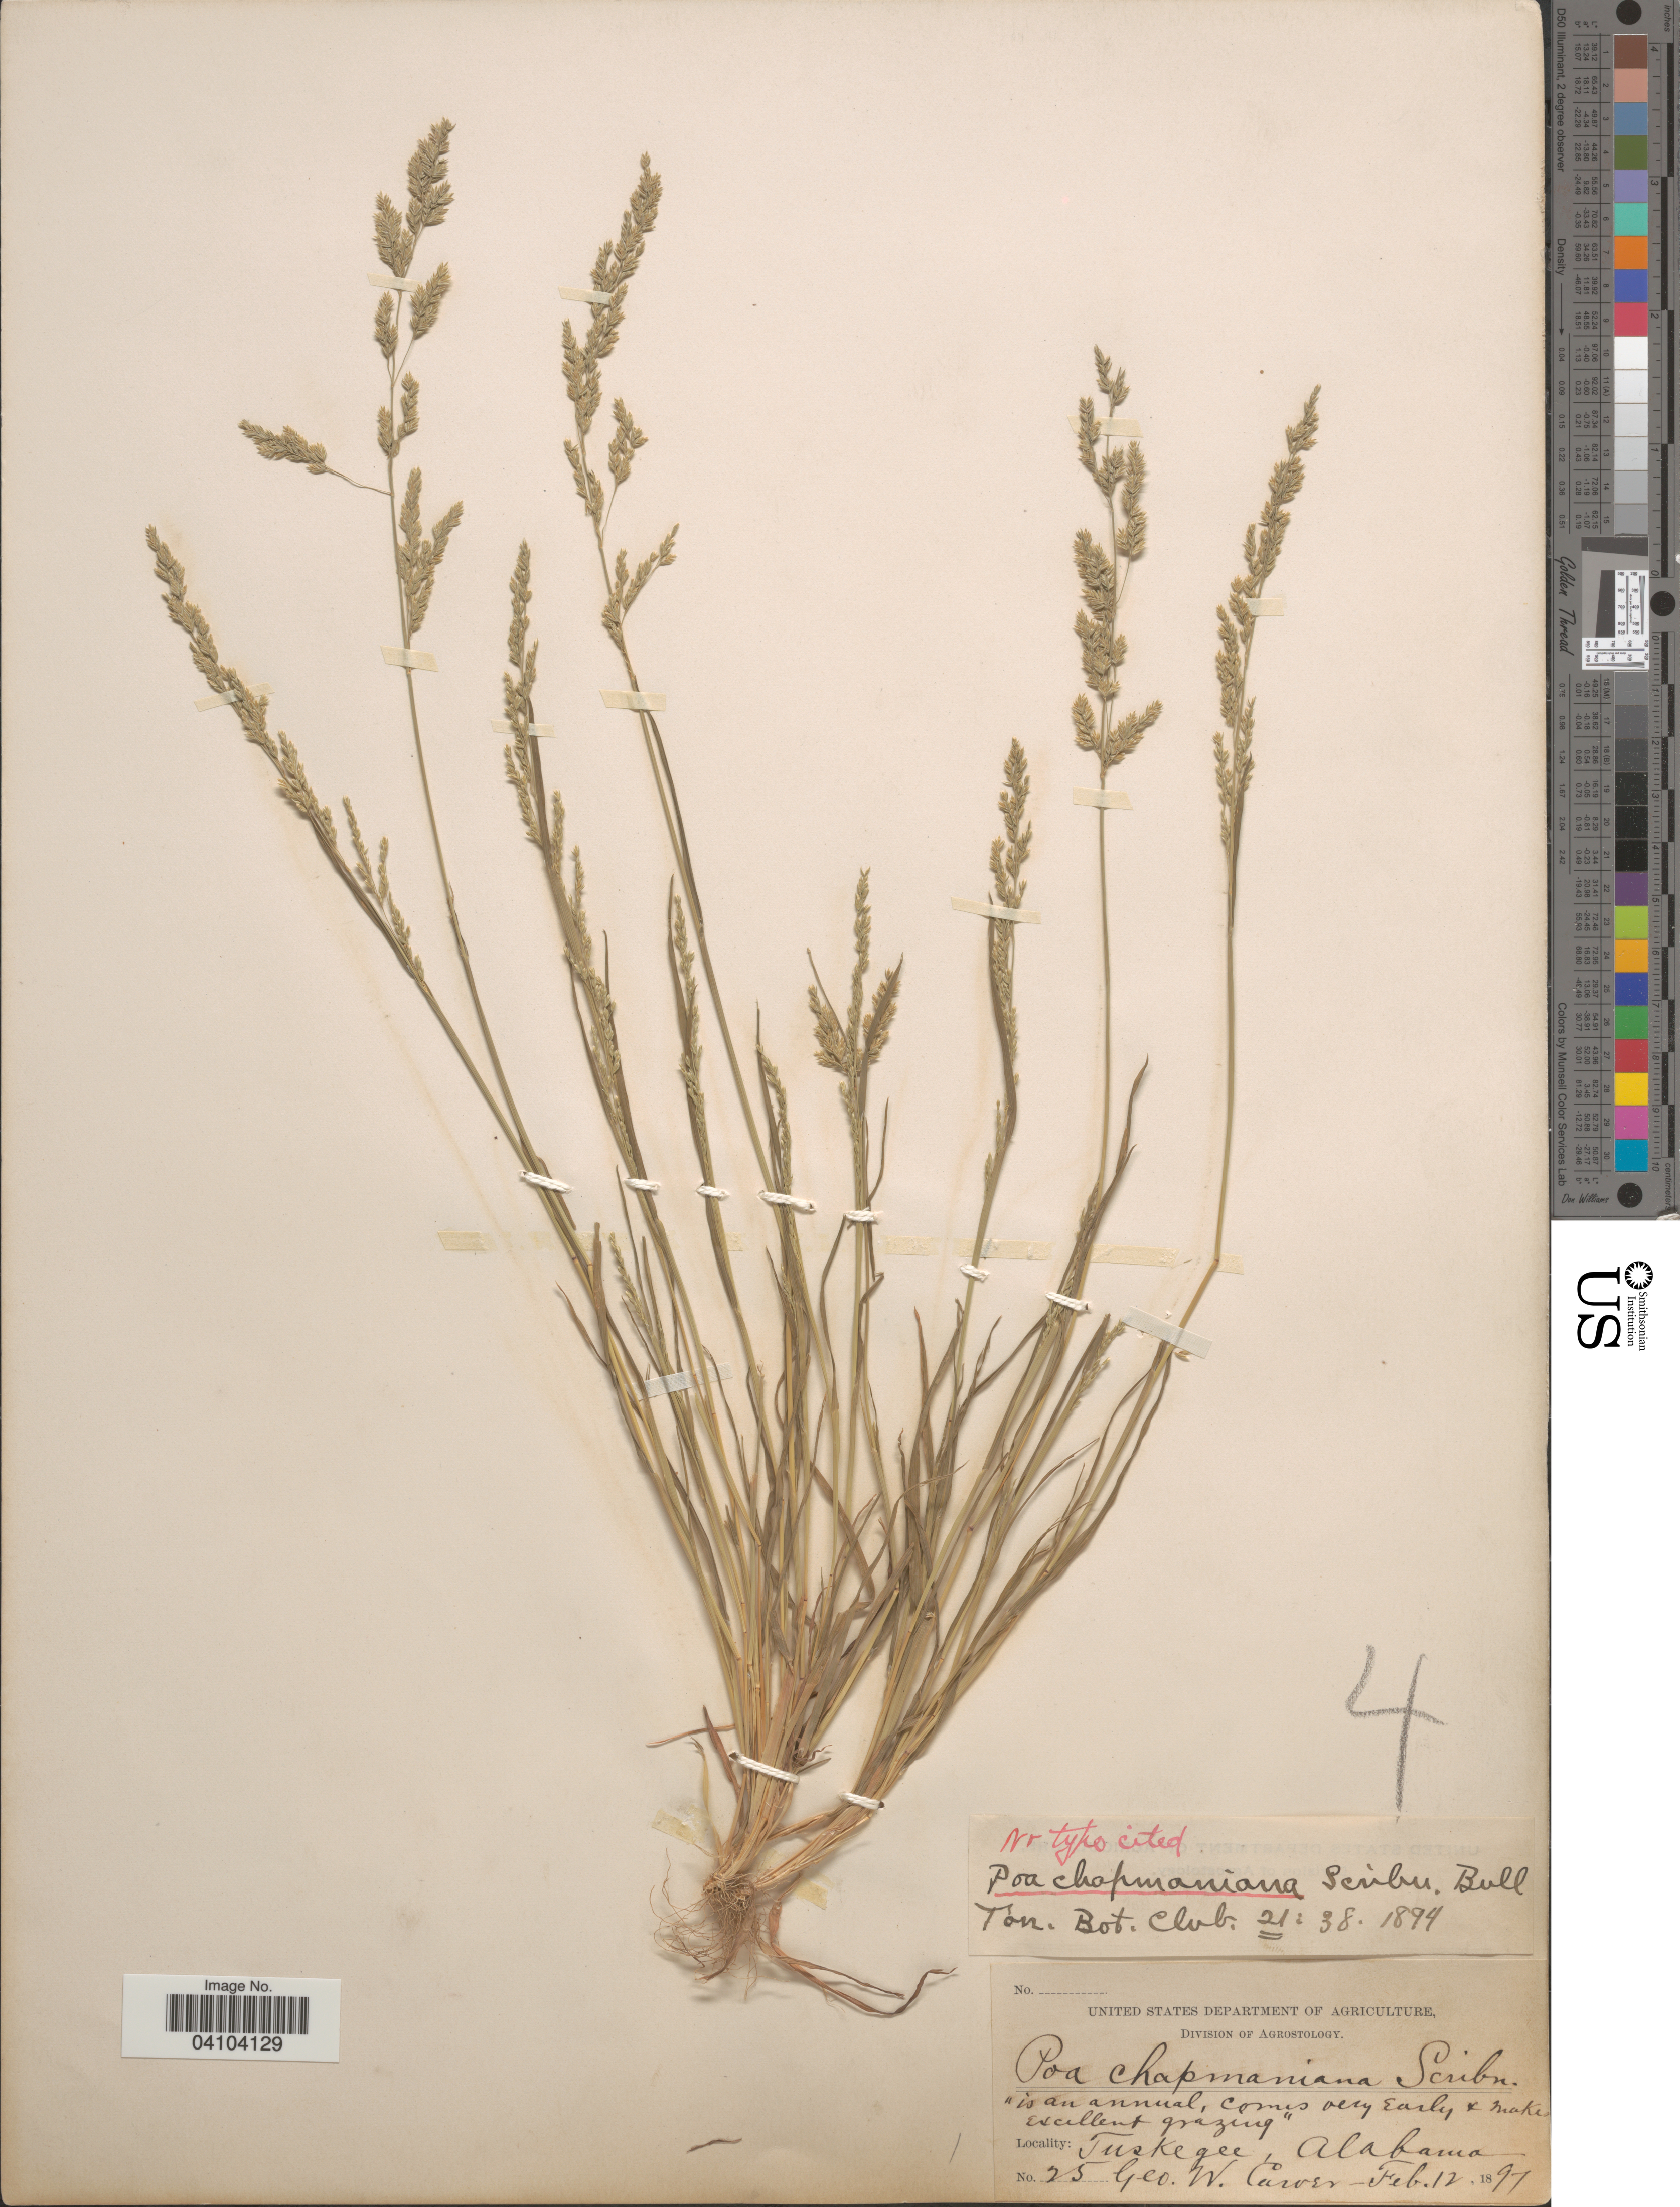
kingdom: Plantae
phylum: Tracheophyta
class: Liliopsida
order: Poales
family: Poaceae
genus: Poa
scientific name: Poa chapmaniana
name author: Scribn.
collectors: G. Carver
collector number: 25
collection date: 1897-02-12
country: United States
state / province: Alabama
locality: Tuskegee.